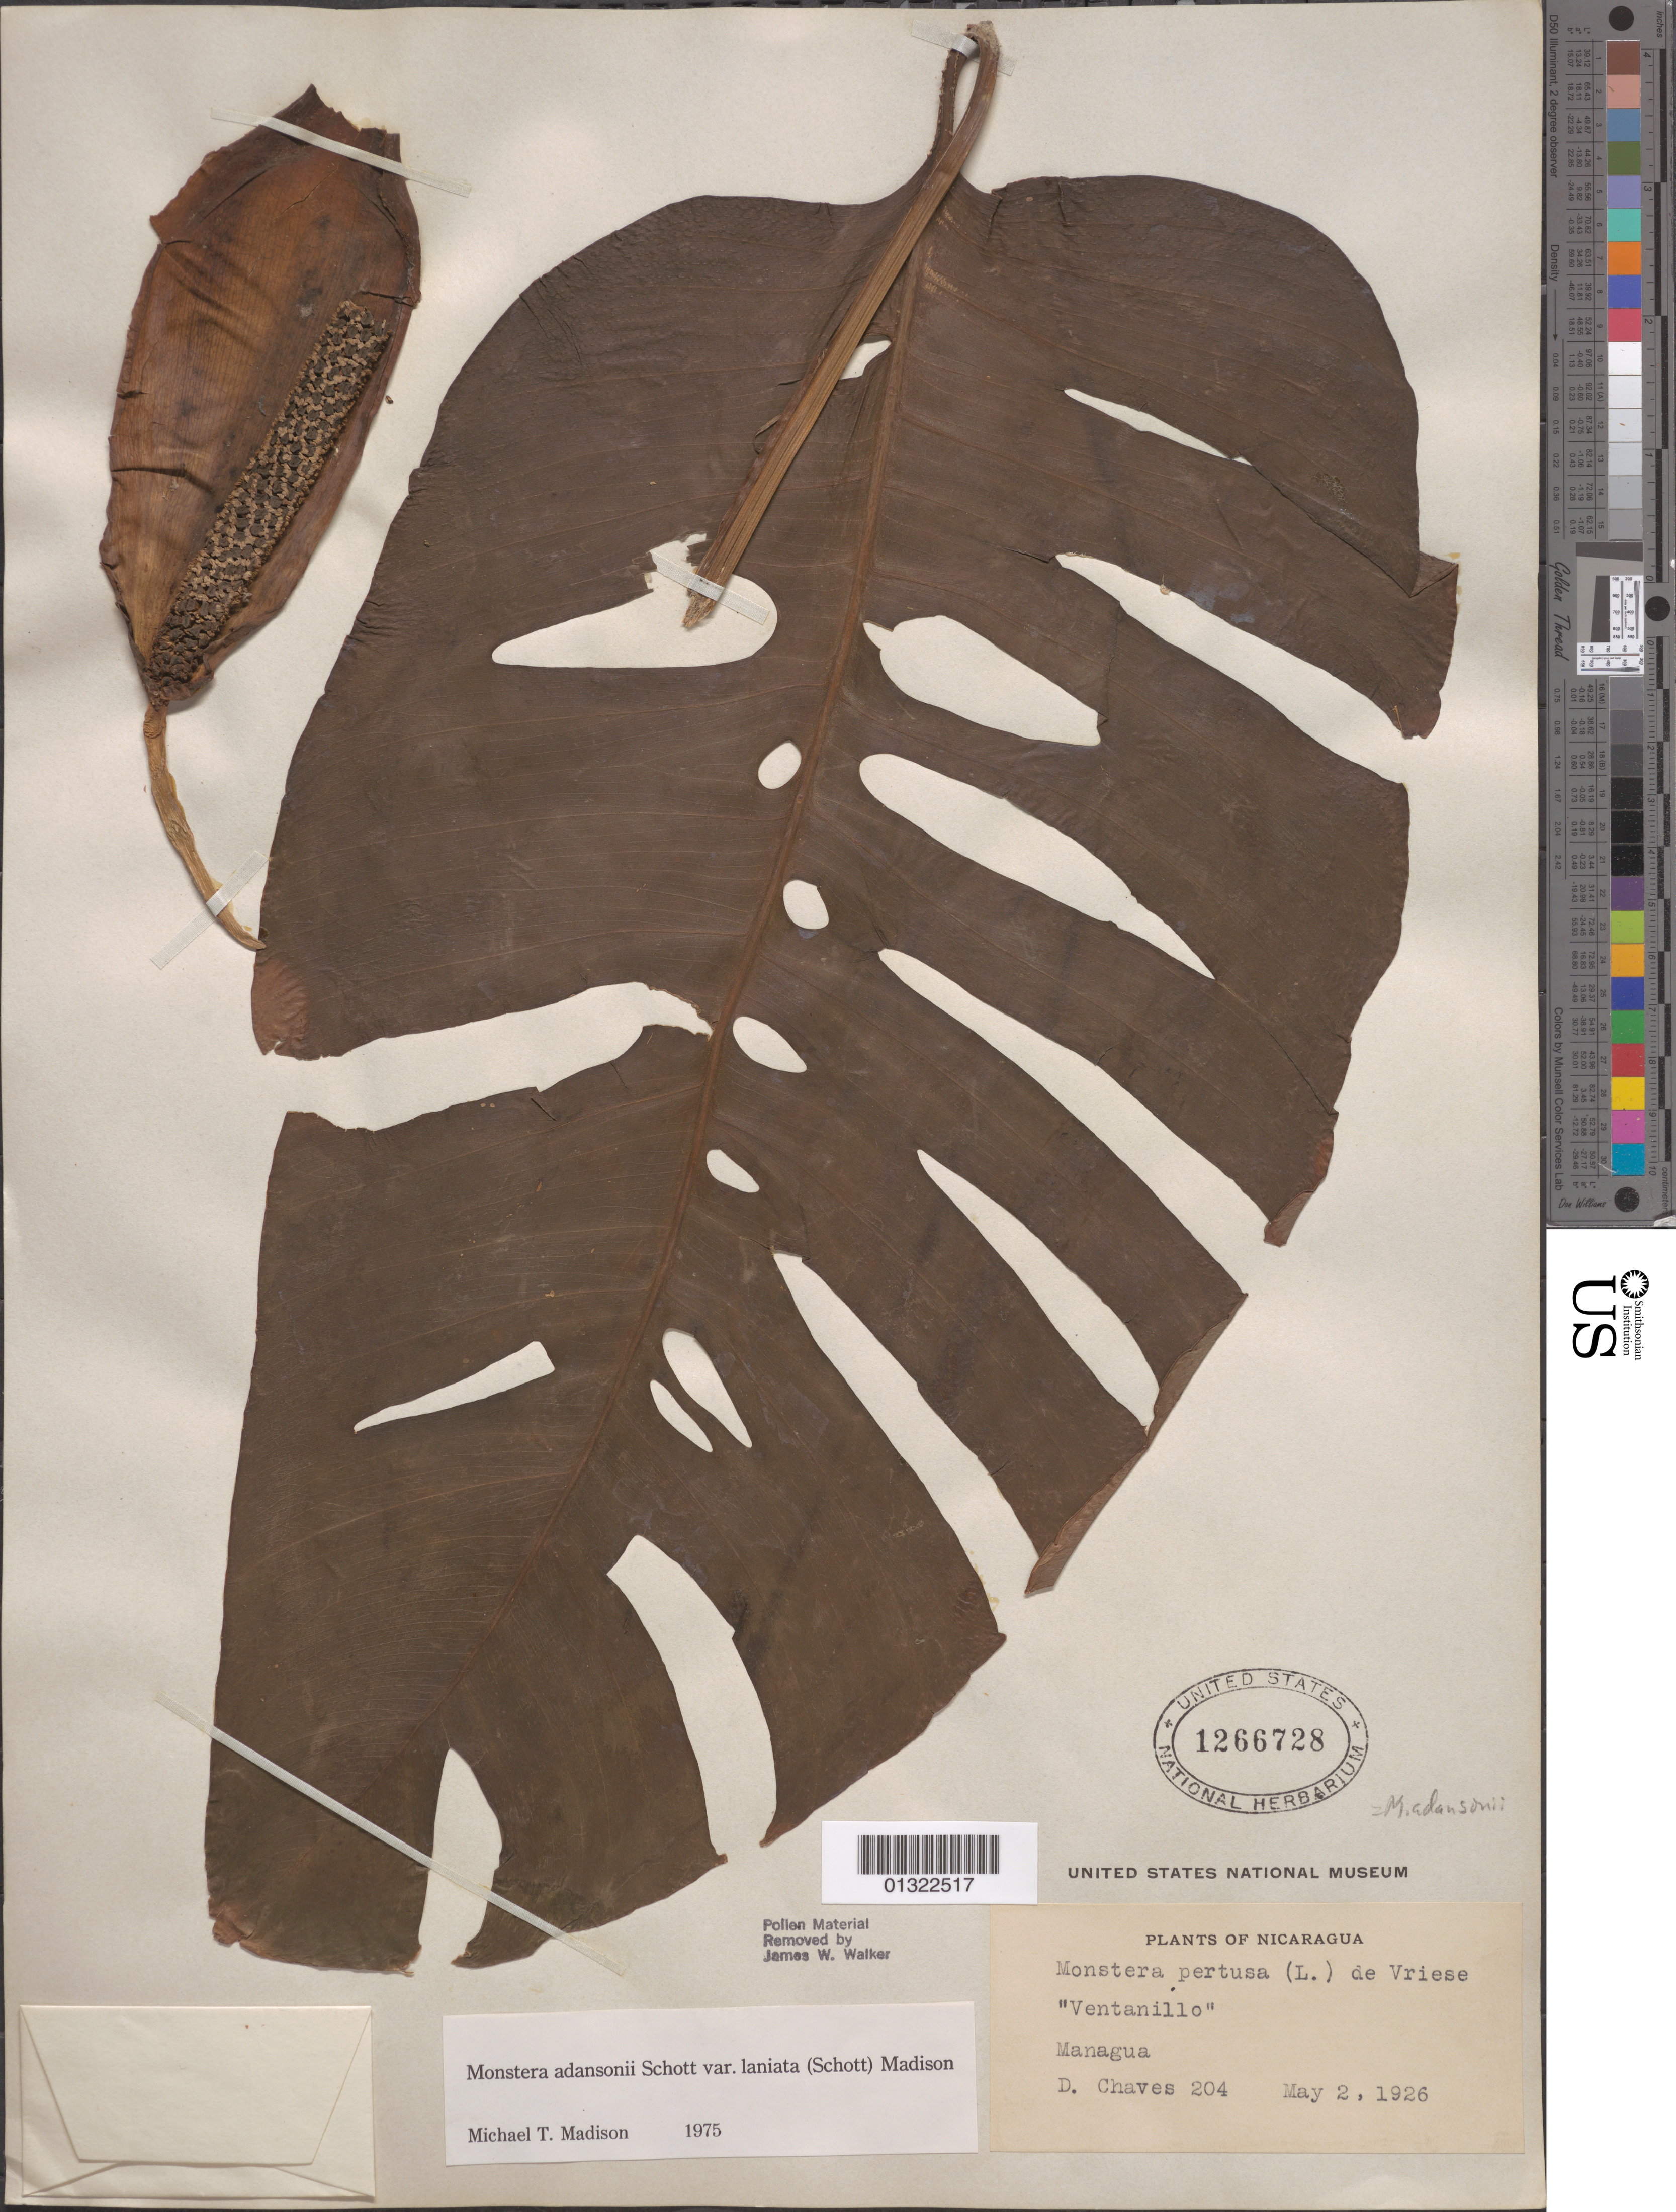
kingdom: Plantae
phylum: Tracheophyta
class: Liliopsida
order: Alismatales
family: Araceae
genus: Monstera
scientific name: Monstera adansonii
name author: Schott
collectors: D. Chaves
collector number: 204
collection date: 1926-05-02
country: Nicaragua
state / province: Managua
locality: Managua.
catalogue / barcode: US 1266728